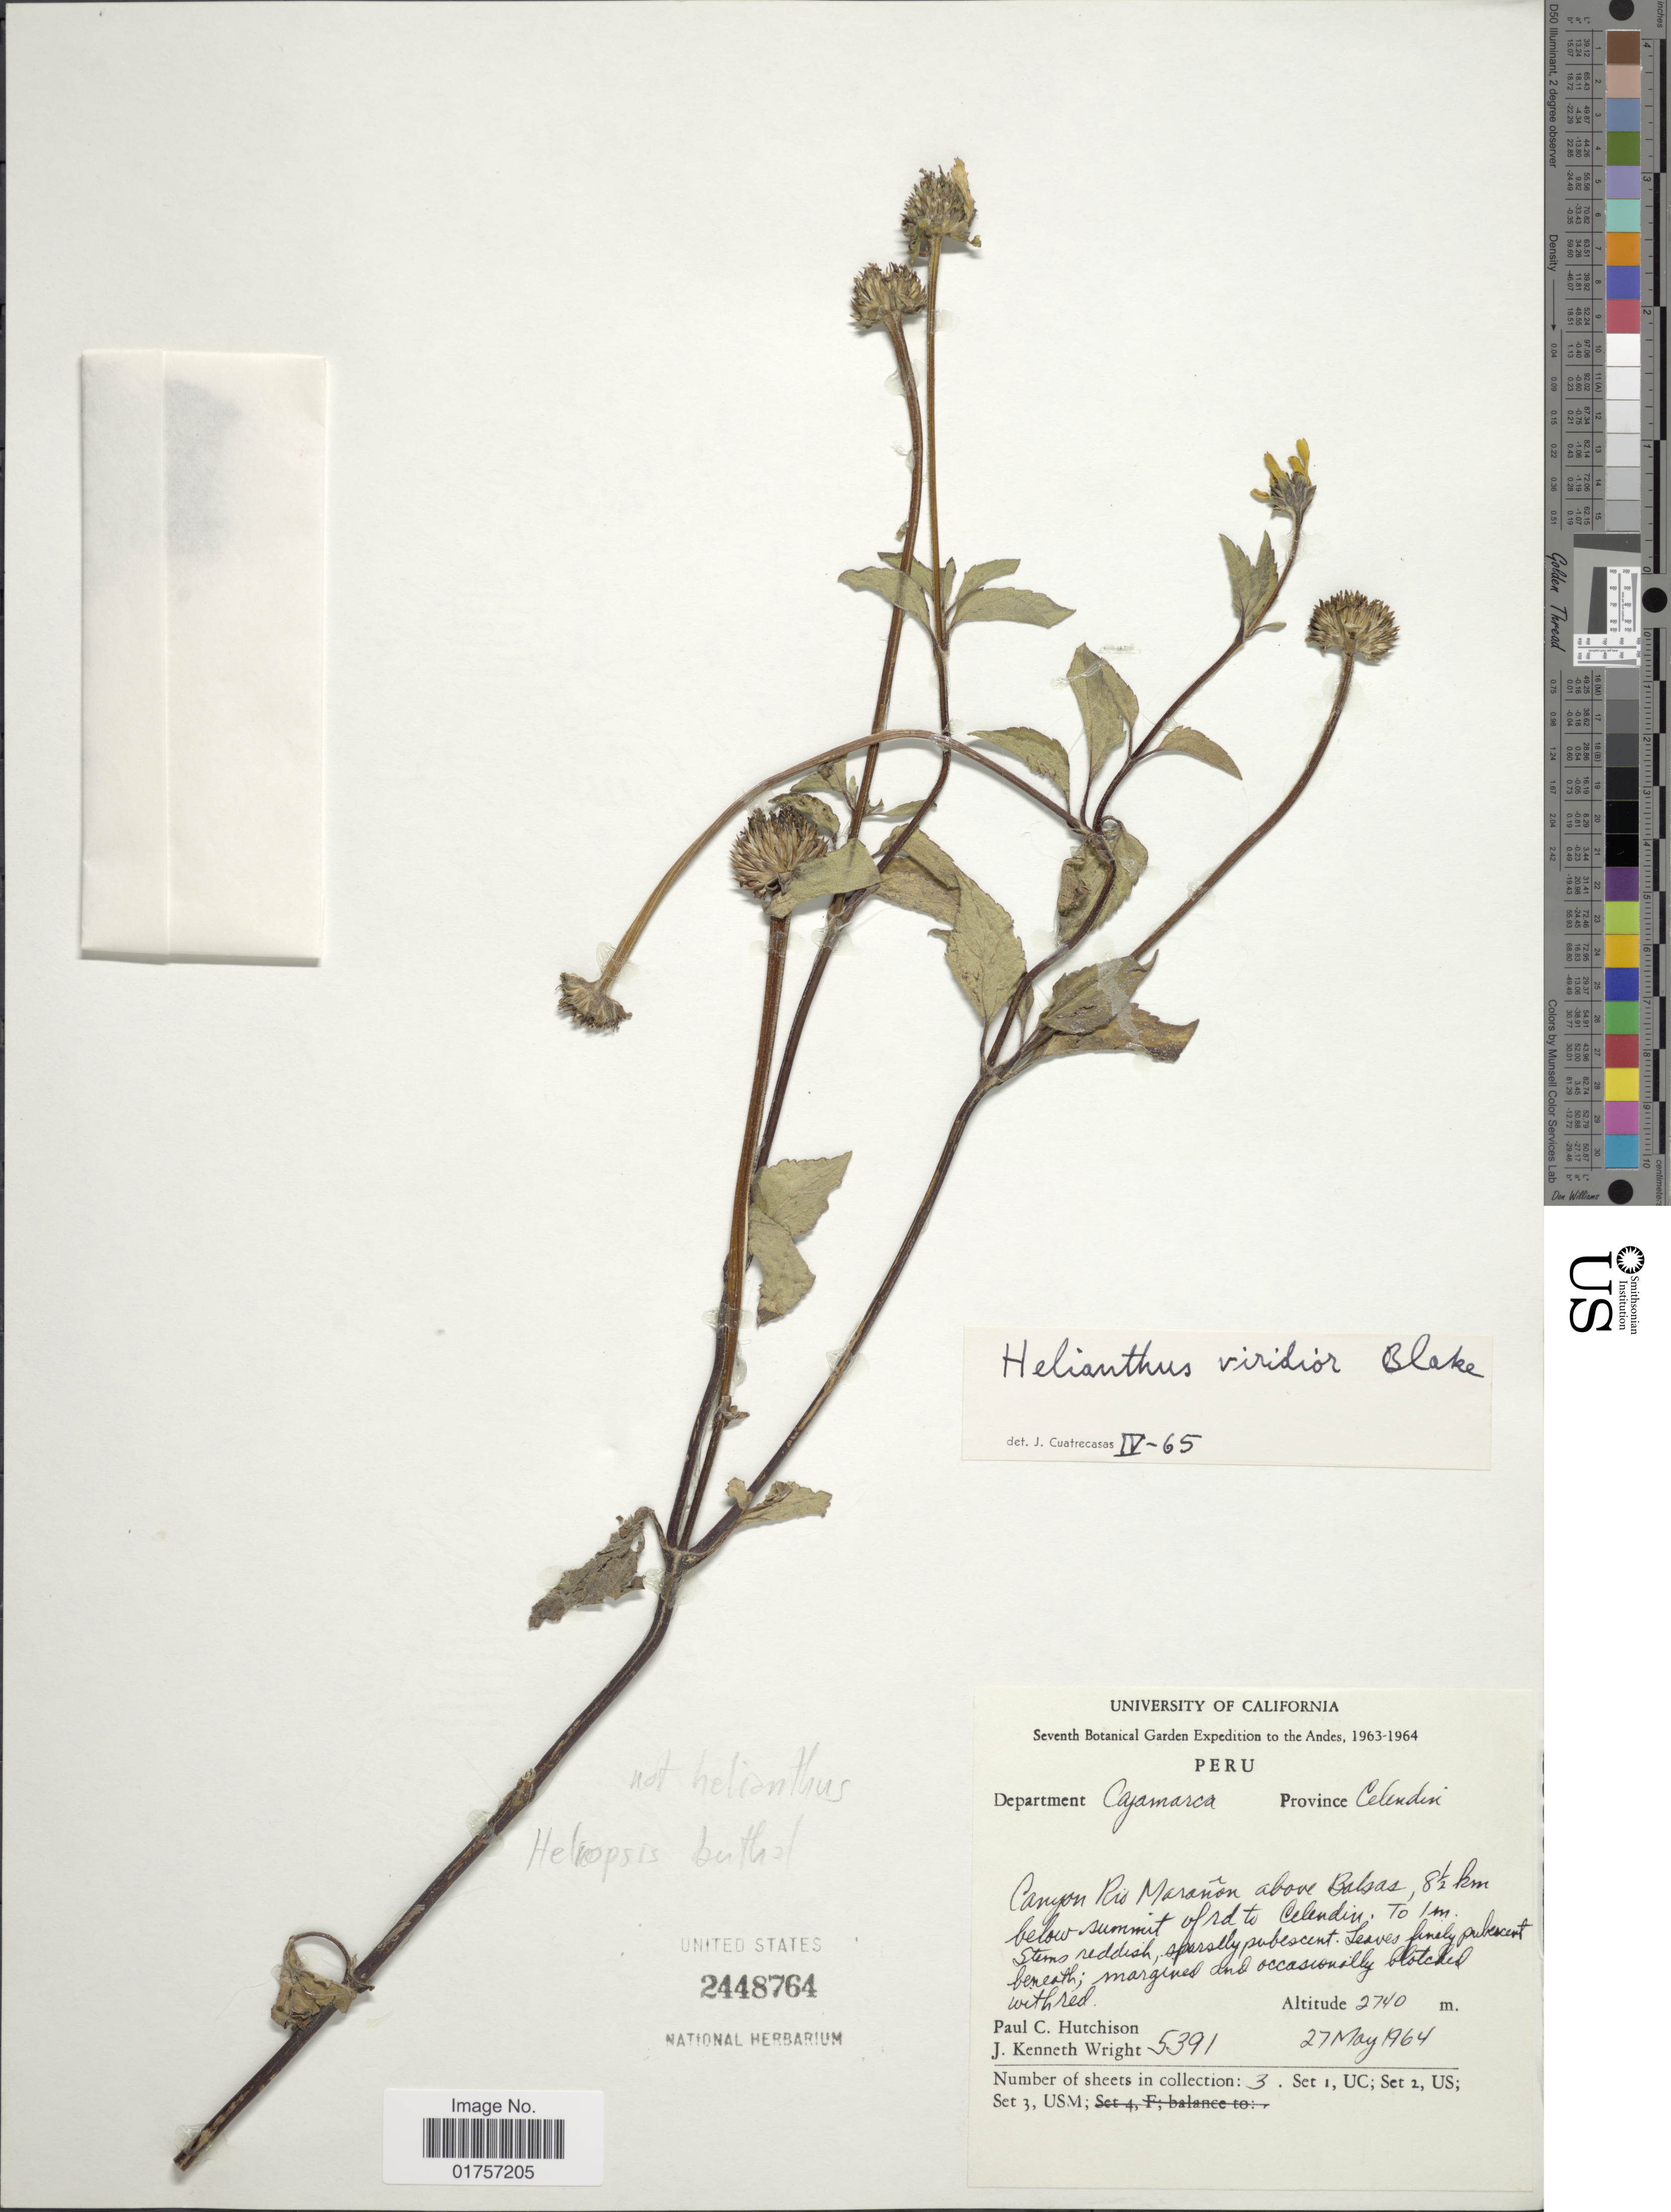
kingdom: Plantae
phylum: Tracheophyta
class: Magnoliopsida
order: Asterales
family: Asteraceae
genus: Heliopsis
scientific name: Heliopsis buphthalmoides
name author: (Jacq.) Dunal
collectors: P. C. Hutchison & J. K. Wright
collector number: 5391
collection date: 1964-05-27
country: Peru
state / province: Cajamarca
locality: Andes. Province Celendin. Canyon Rio Marañon above Balsas, 8½ km below summit of rd to Celendin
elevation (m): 2740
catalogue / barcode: US 2448764